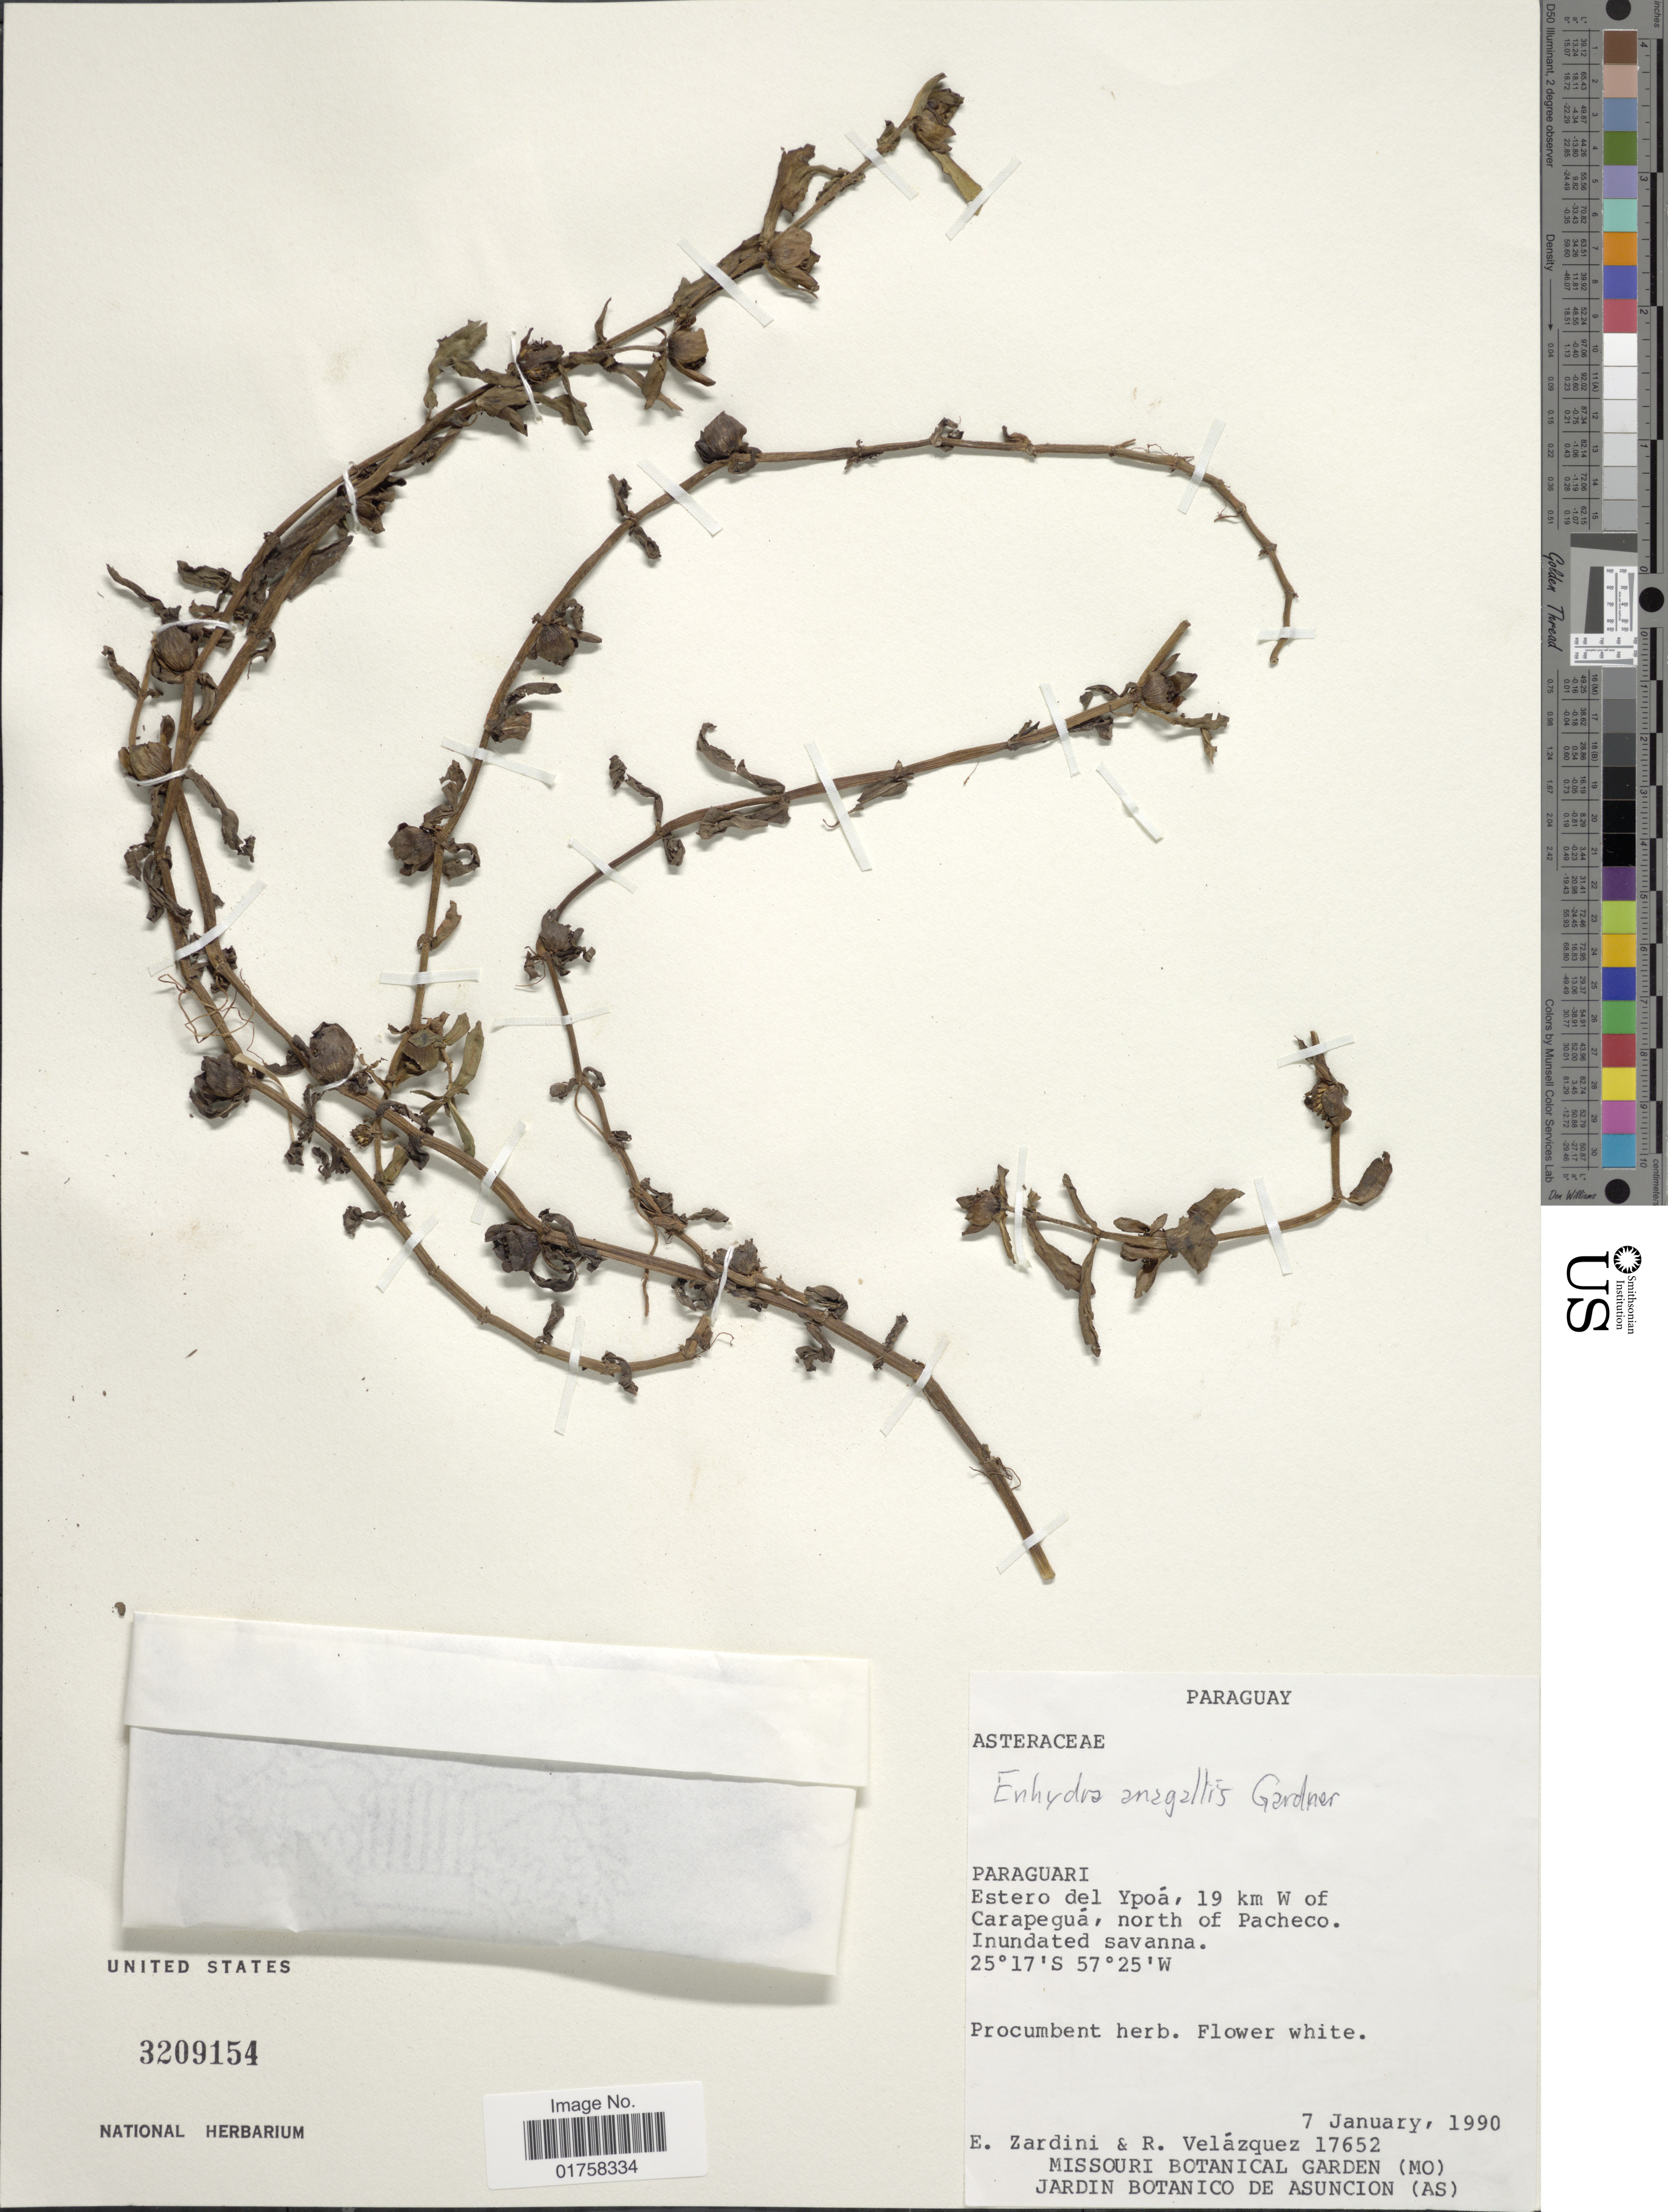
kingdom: Plantae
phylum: Tracheophyta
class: Magnoliopsida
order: Asterales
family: Asteraceae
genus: Enhydra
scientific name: Enhydra fluctuans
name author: Lour.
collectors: E. M. Zardini & R. Velázquez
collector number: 17652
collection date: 1990-01-07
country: Paraguay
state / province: Paraguari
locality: Estero del Ypoá, 19 km W of Carapeguá, north of Pacheco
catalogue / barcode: US 3209154